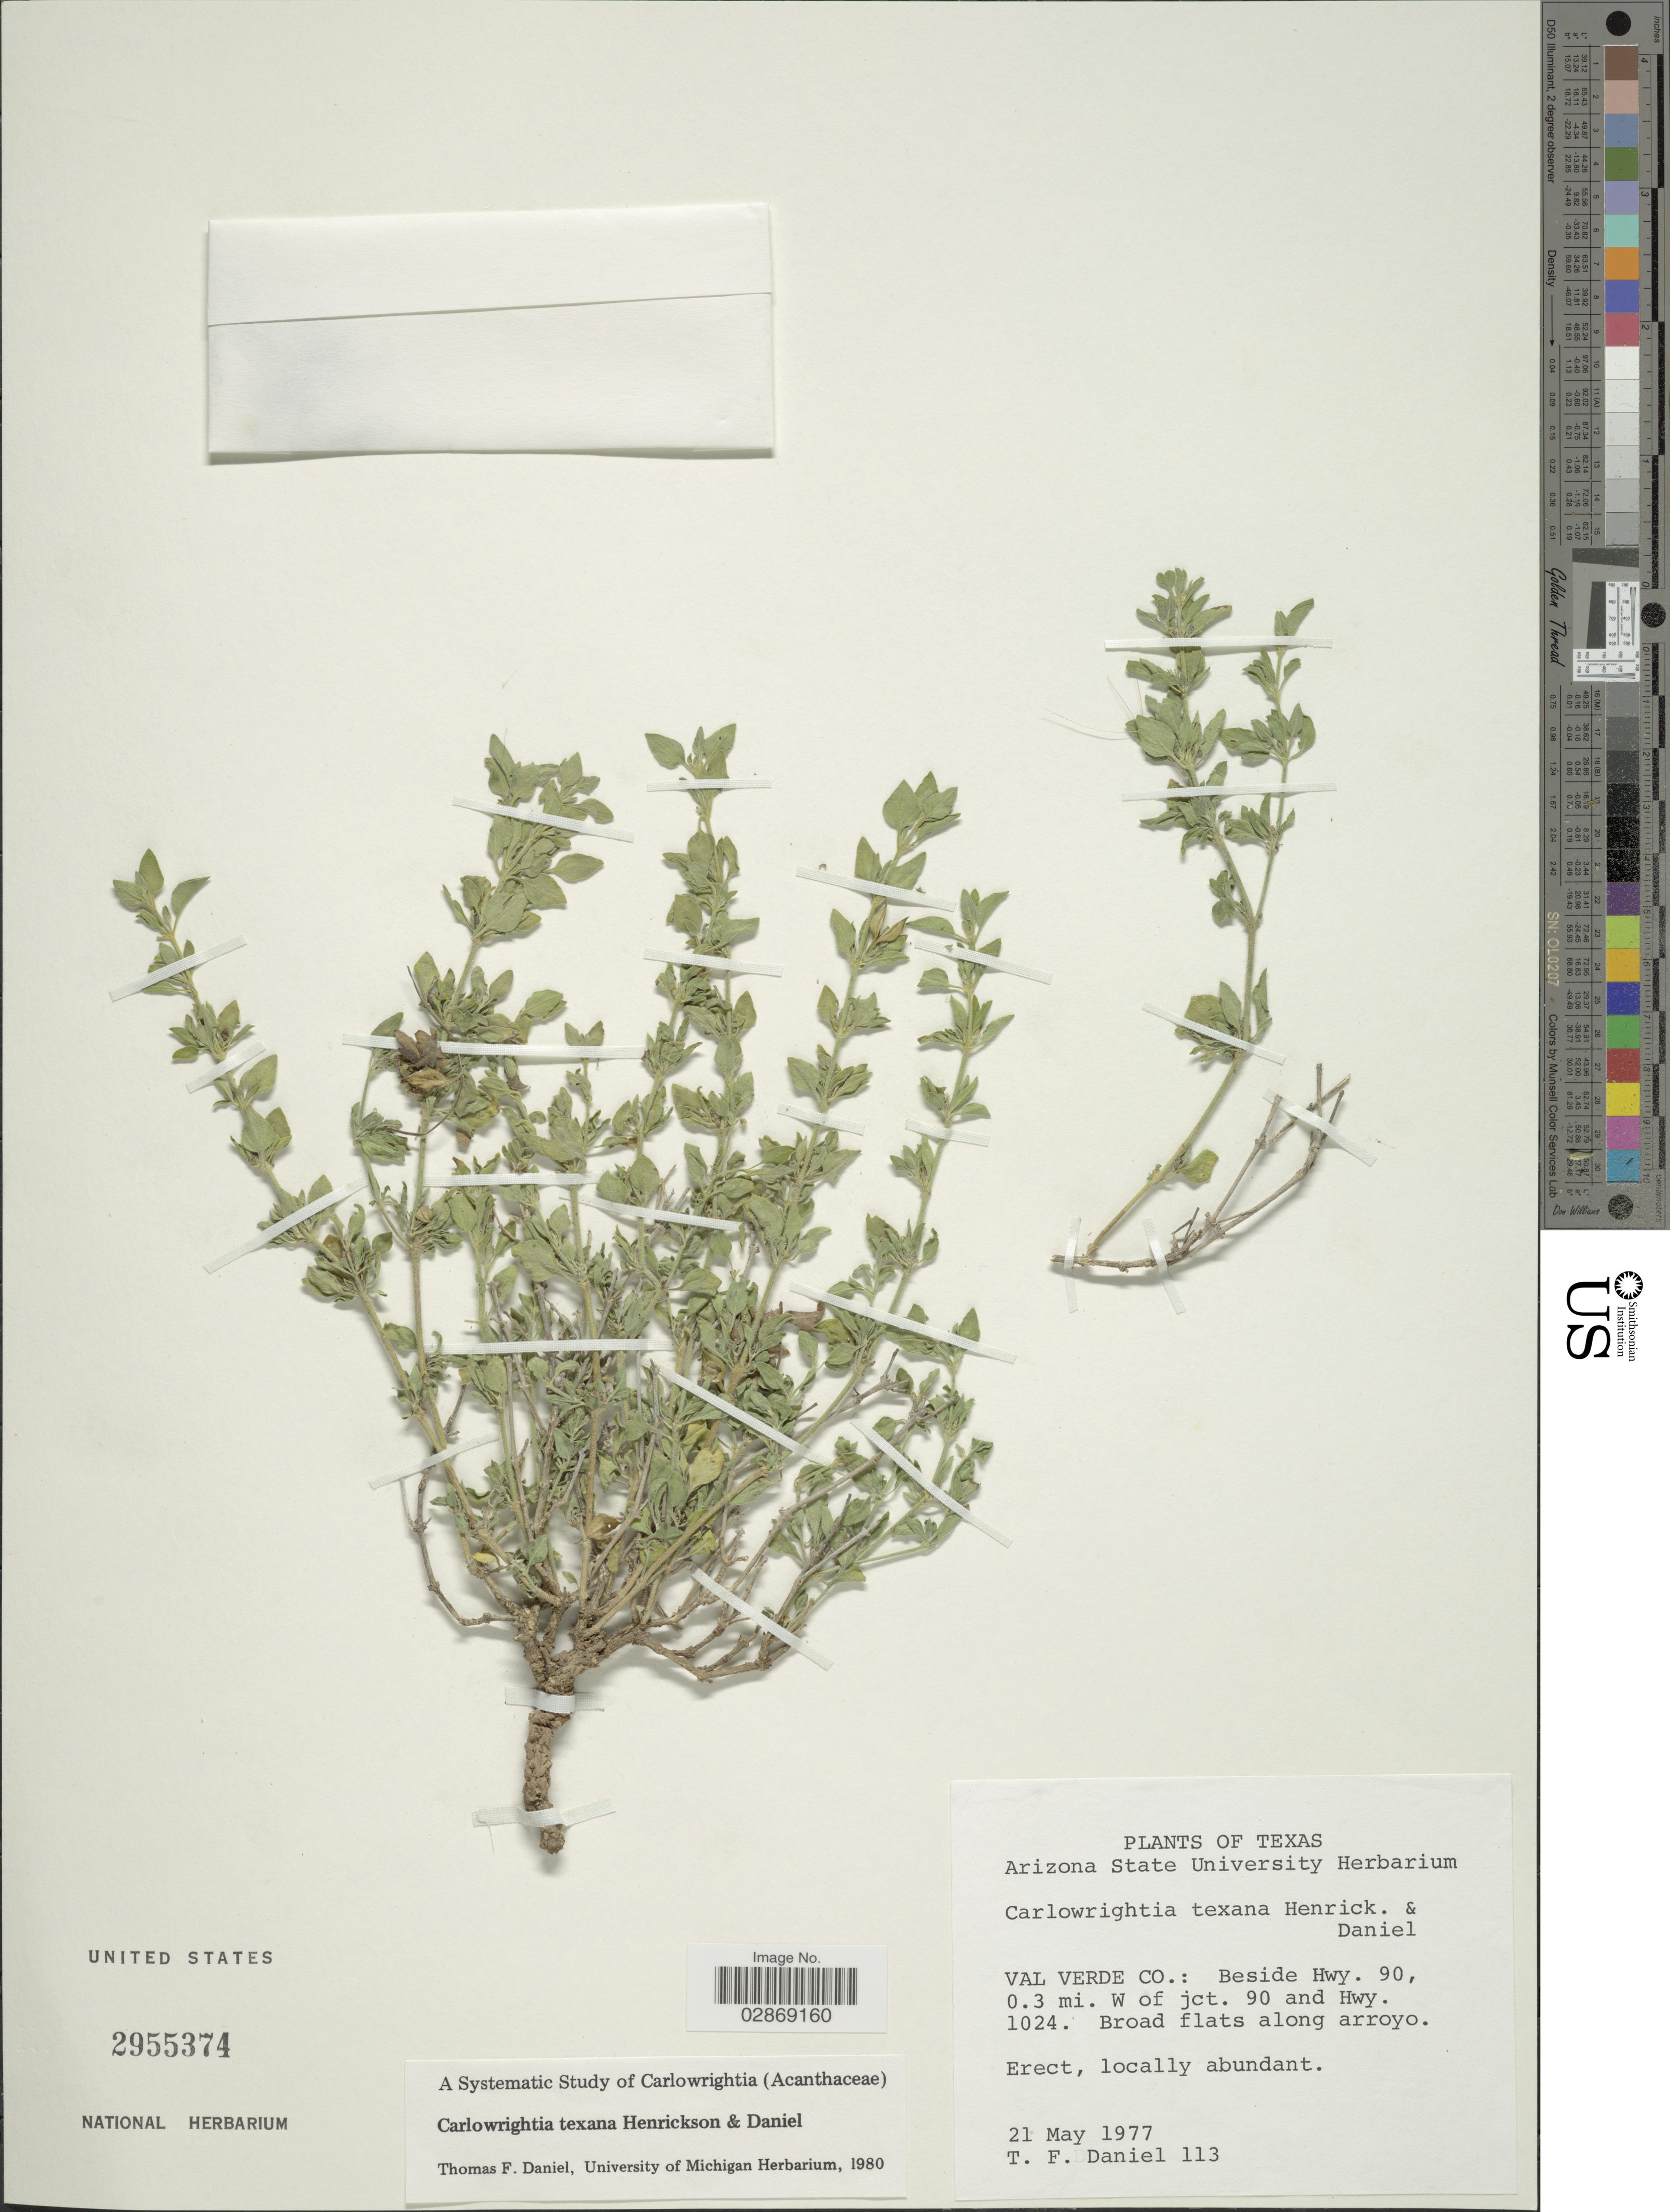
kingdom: Plantae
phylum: Tracheophyta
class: Magnoliopsida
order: Lamiales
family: Acanthaceae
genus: Carlowrightia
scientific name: Carlowrightia texana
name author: Henrickson & T.F. Daniel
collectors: T. F. Daniel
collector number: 113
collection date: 1977-05-21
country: United States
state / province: Texas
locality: Val Verde Co.: Beside Hwy. 90, 0.3 mi. W of jct. 90 and Hwy. 1024, Broad flats along arroyo.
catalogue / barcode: US 2955374